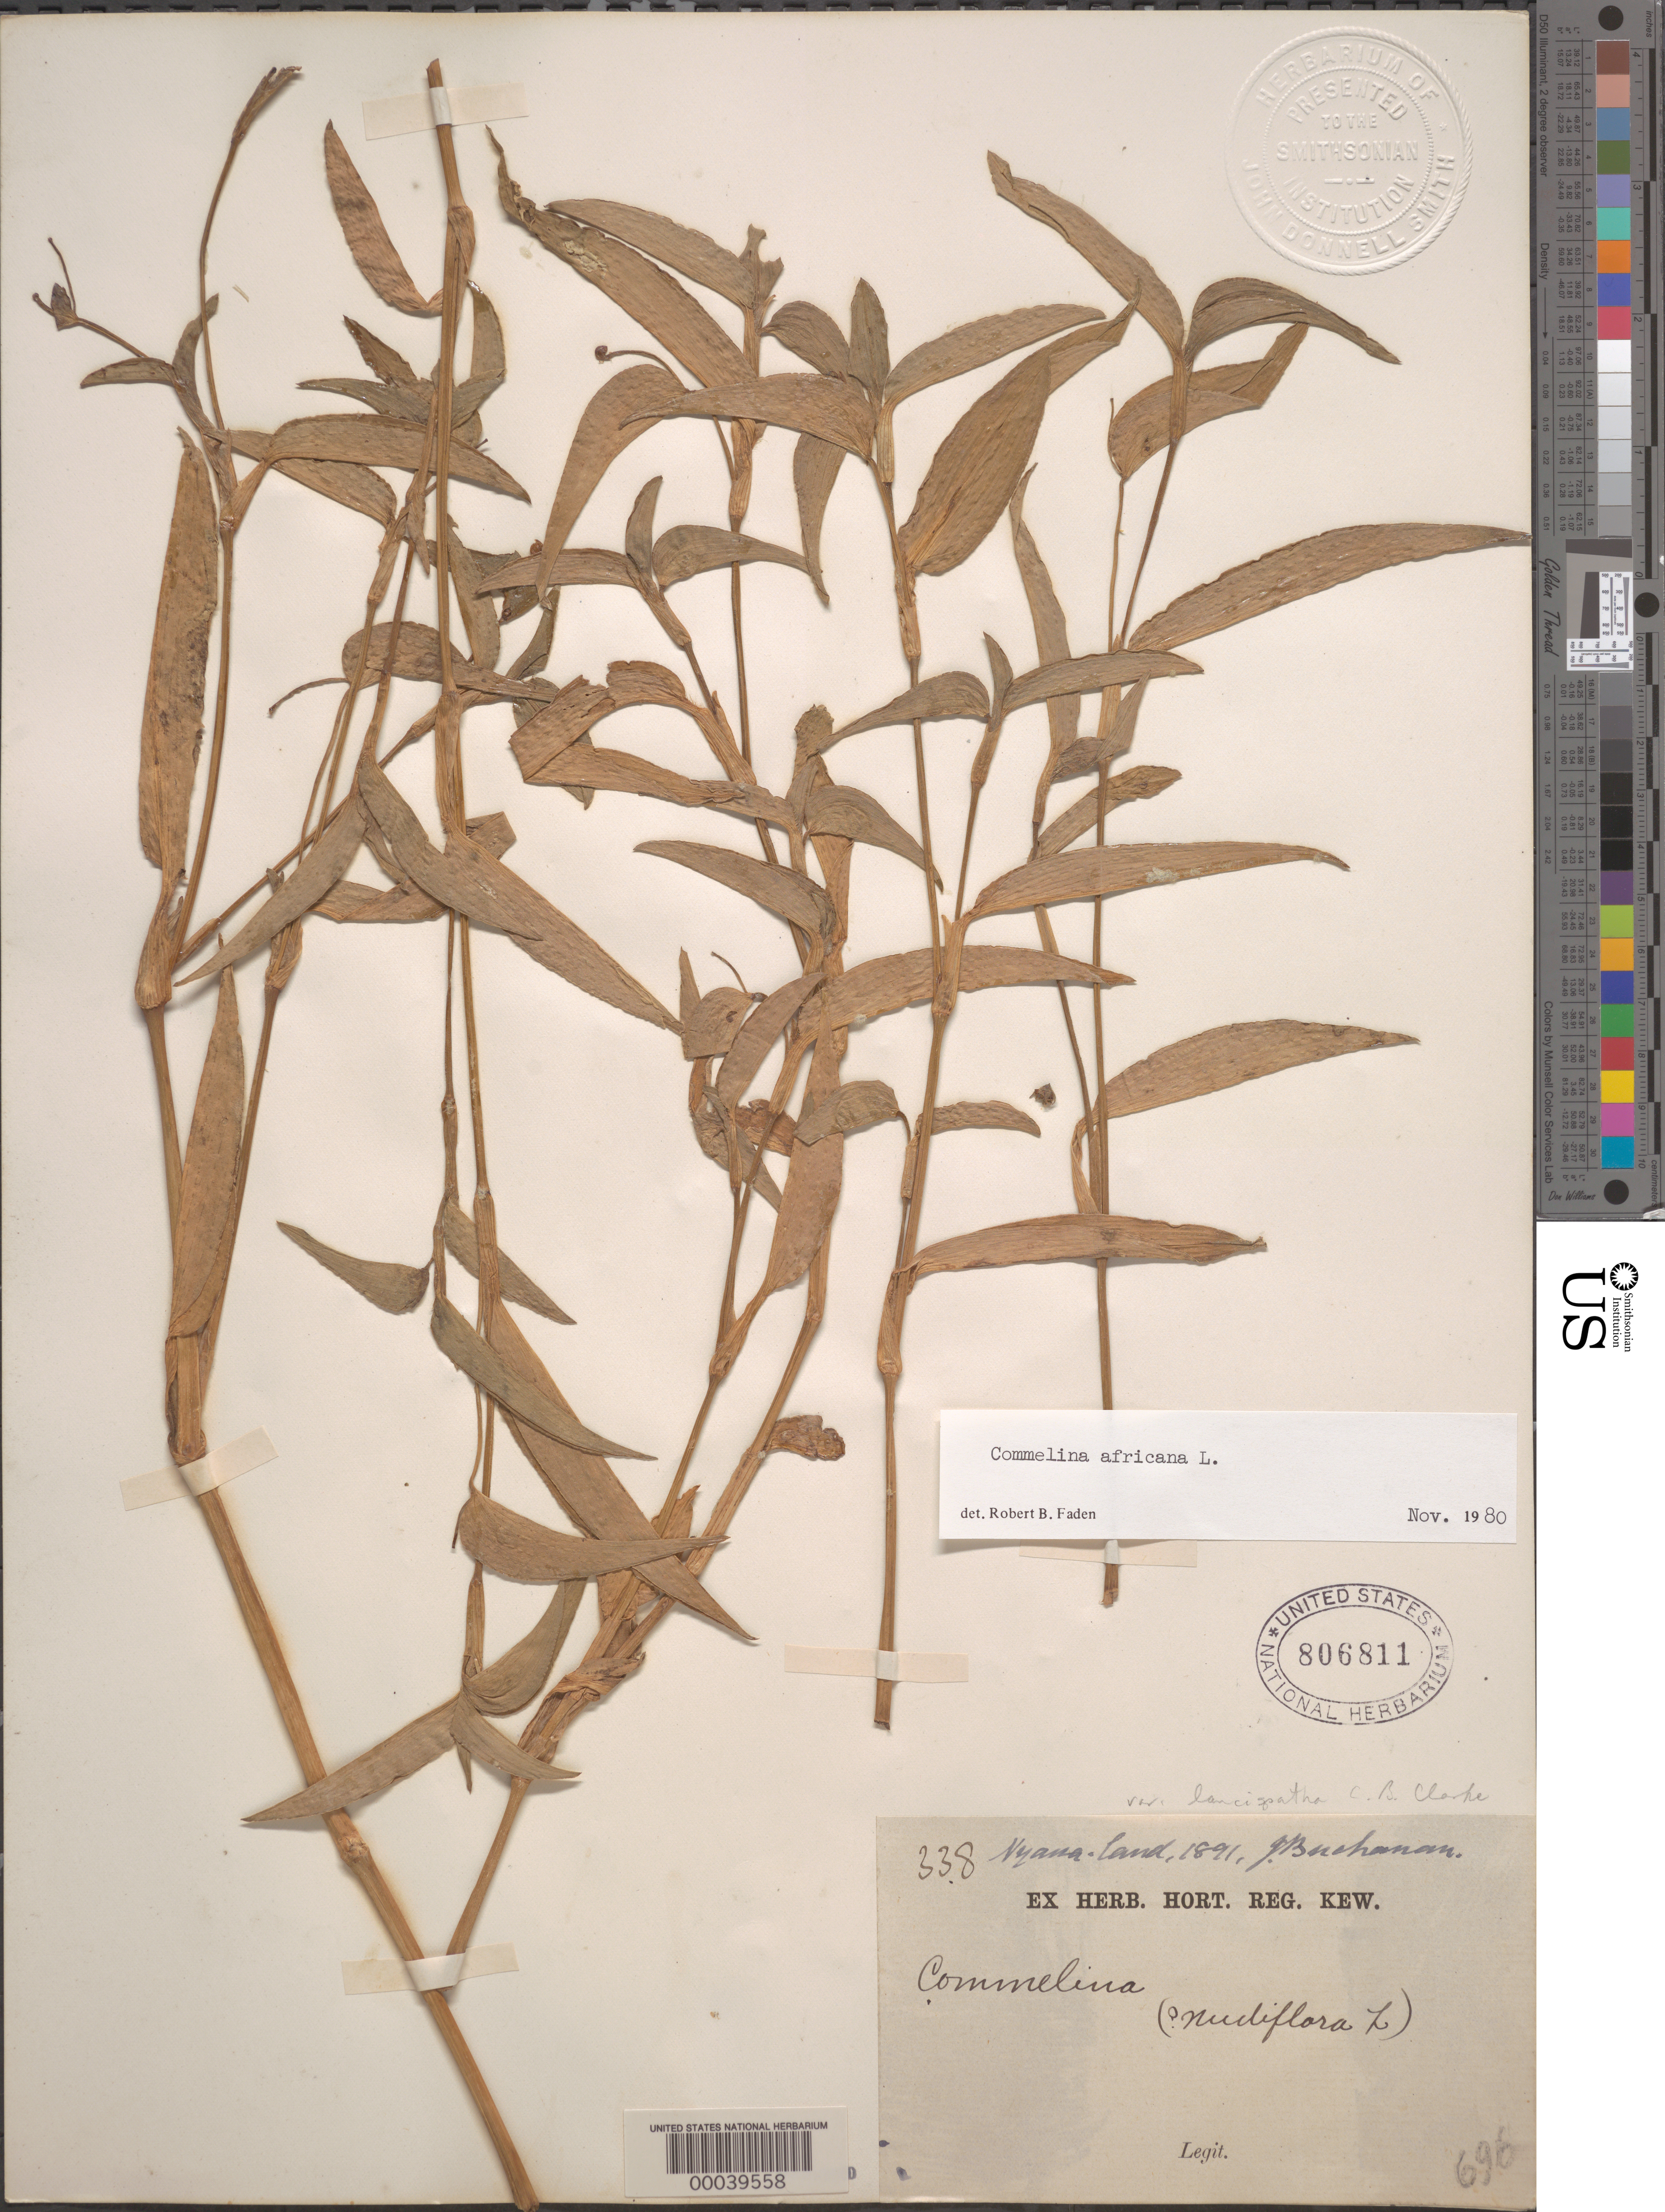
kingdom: Plantae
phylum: Tracheophyta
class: Liliopsida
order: Commelinales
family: Commelinaceae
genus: Commelina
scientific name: Commelina africana var. lancispatha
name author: C.B. Clarke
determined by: Faden, Robert B., (US), Smithsonian Institution - National Museum of Natural History (UNITED STATES)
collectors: J. Buchanan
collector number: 338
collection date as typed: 1891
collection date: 1891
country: Malawi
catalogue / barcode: US 806811